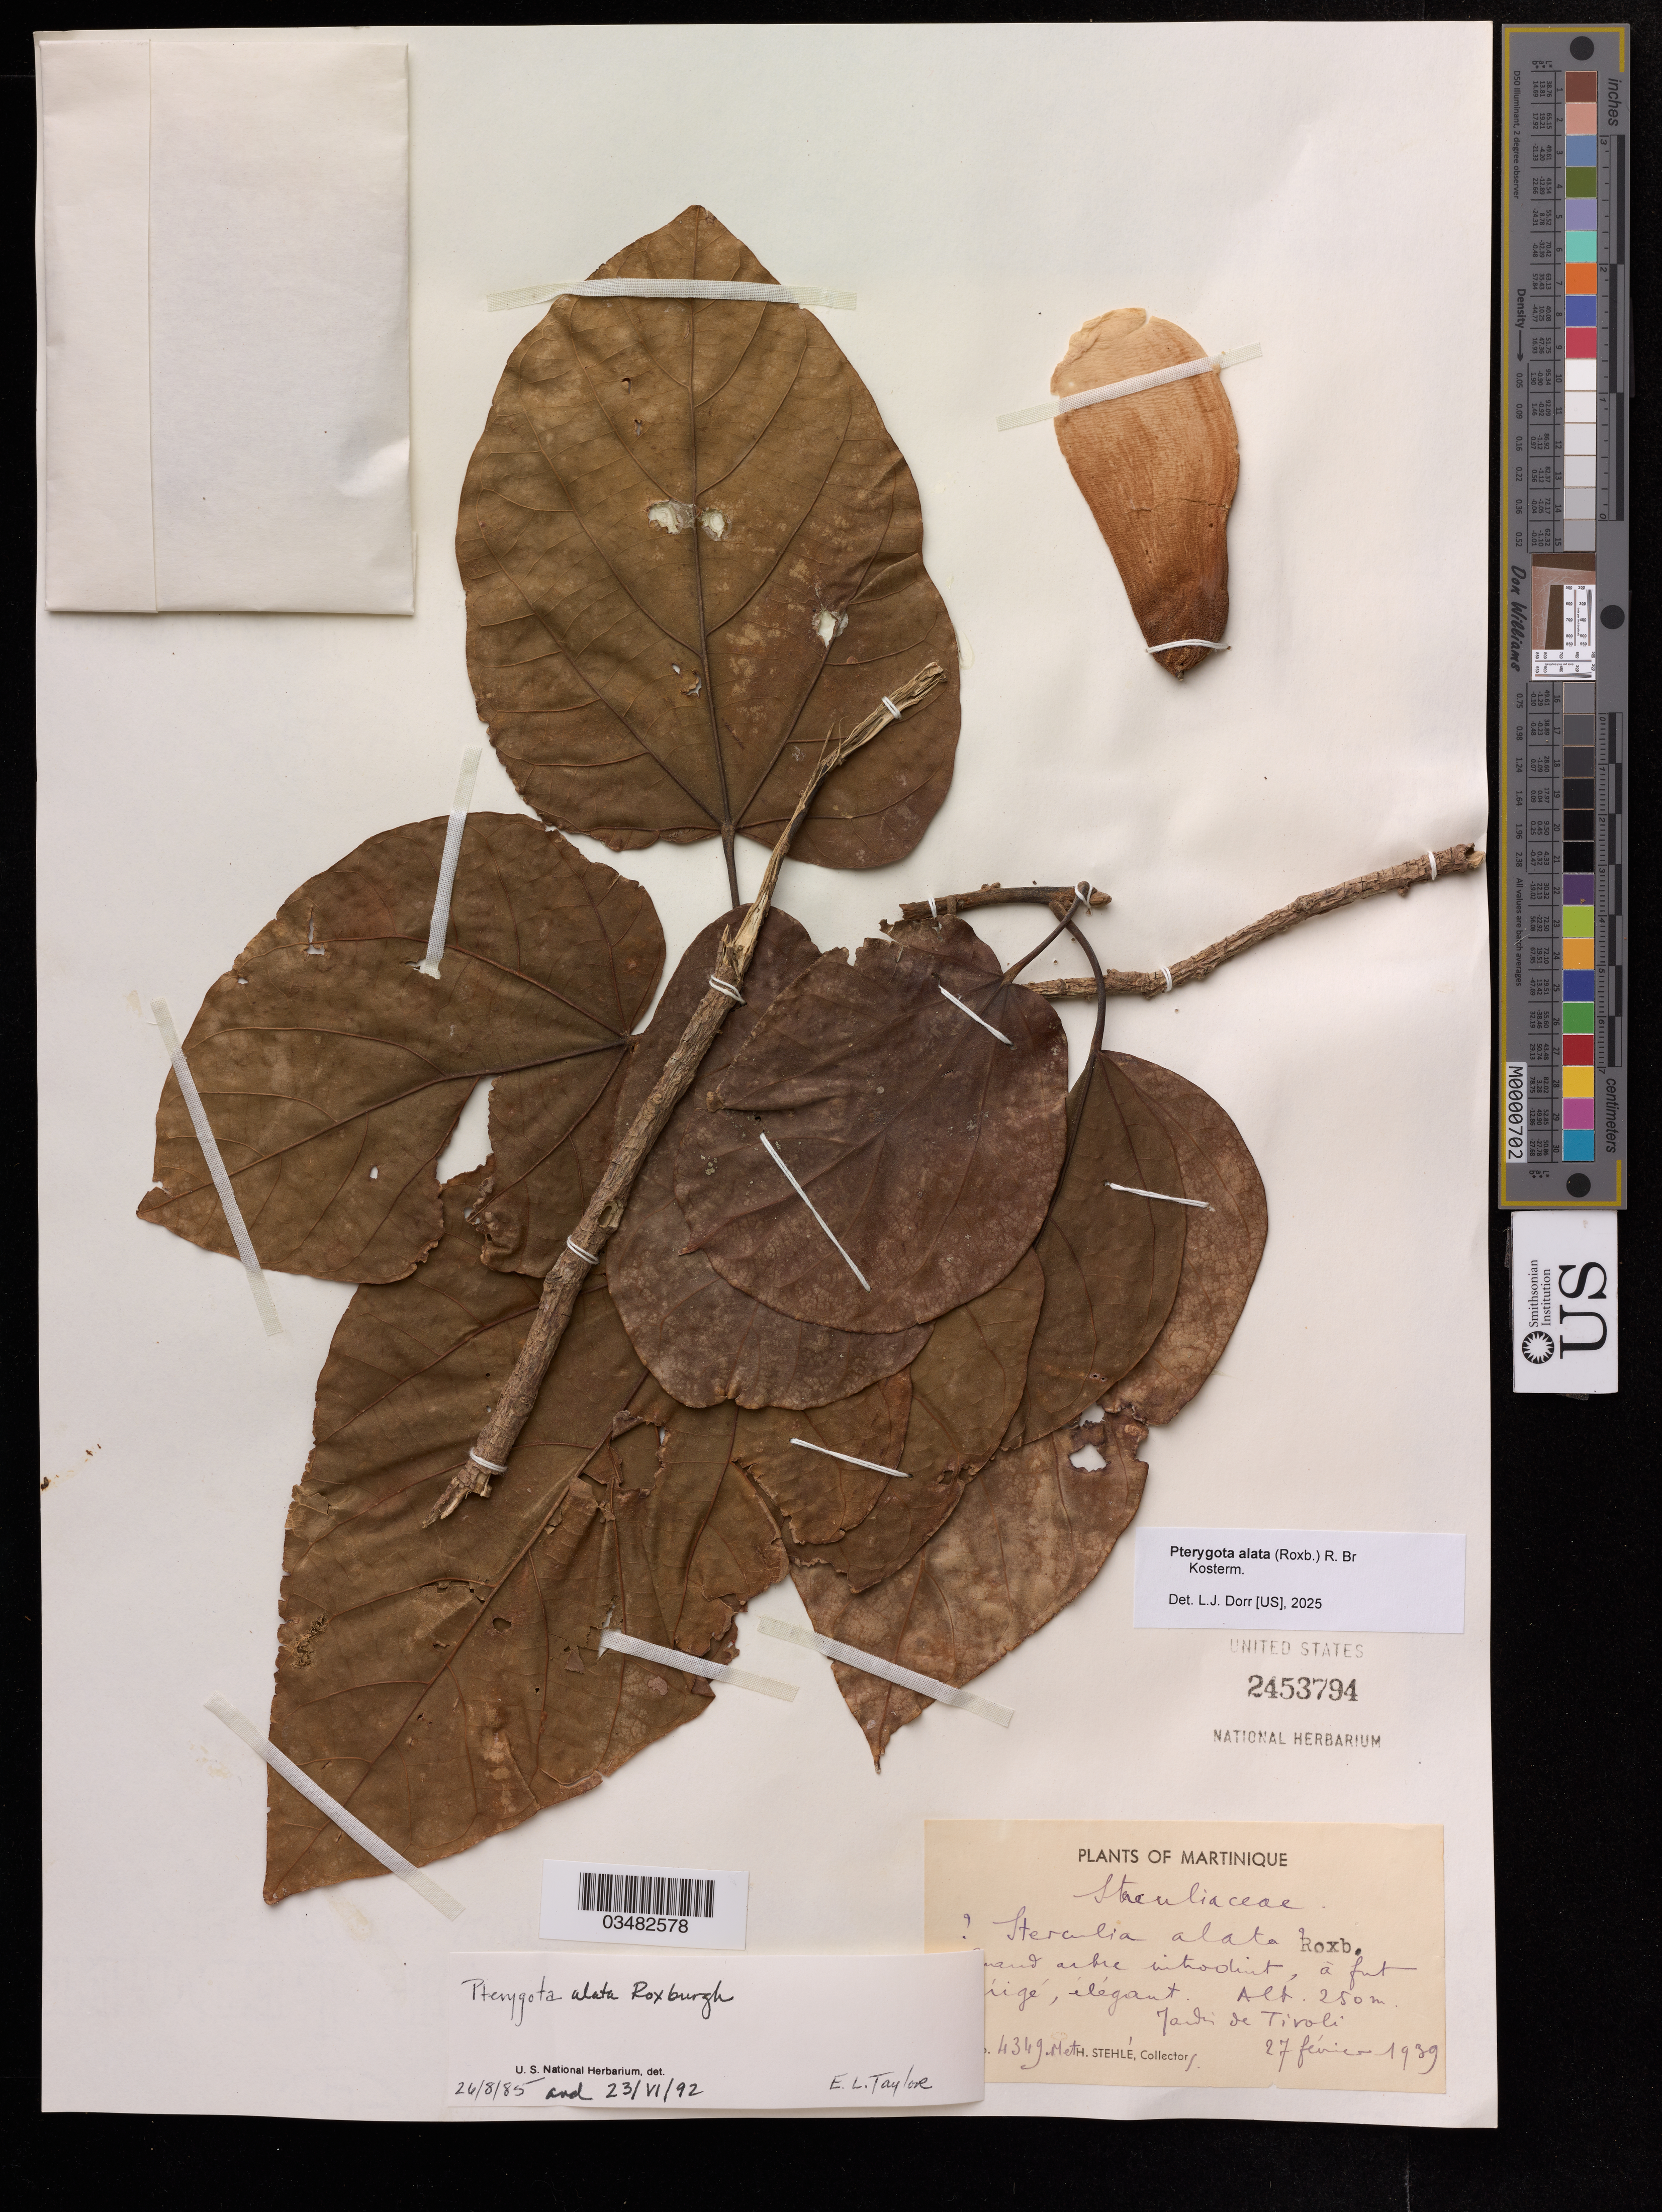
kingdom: Plantae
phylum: Tracheophyta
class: Magnoliopsida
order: Malvales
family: Malvaceae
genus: Pterygota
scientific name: Pterygota alata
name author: (Roxb.) R. Br.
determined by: Dorr, Laurence J., Curator (BOT), Smithsonian Institution - National Museum of Natural History (UNITED STATES)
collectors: H. Stehlé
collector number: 4349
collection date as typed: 27 Feb 1939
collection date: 1939-02-27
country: Martinique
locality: Jardin de Tivoli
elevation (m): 250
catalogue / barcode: US 2453794